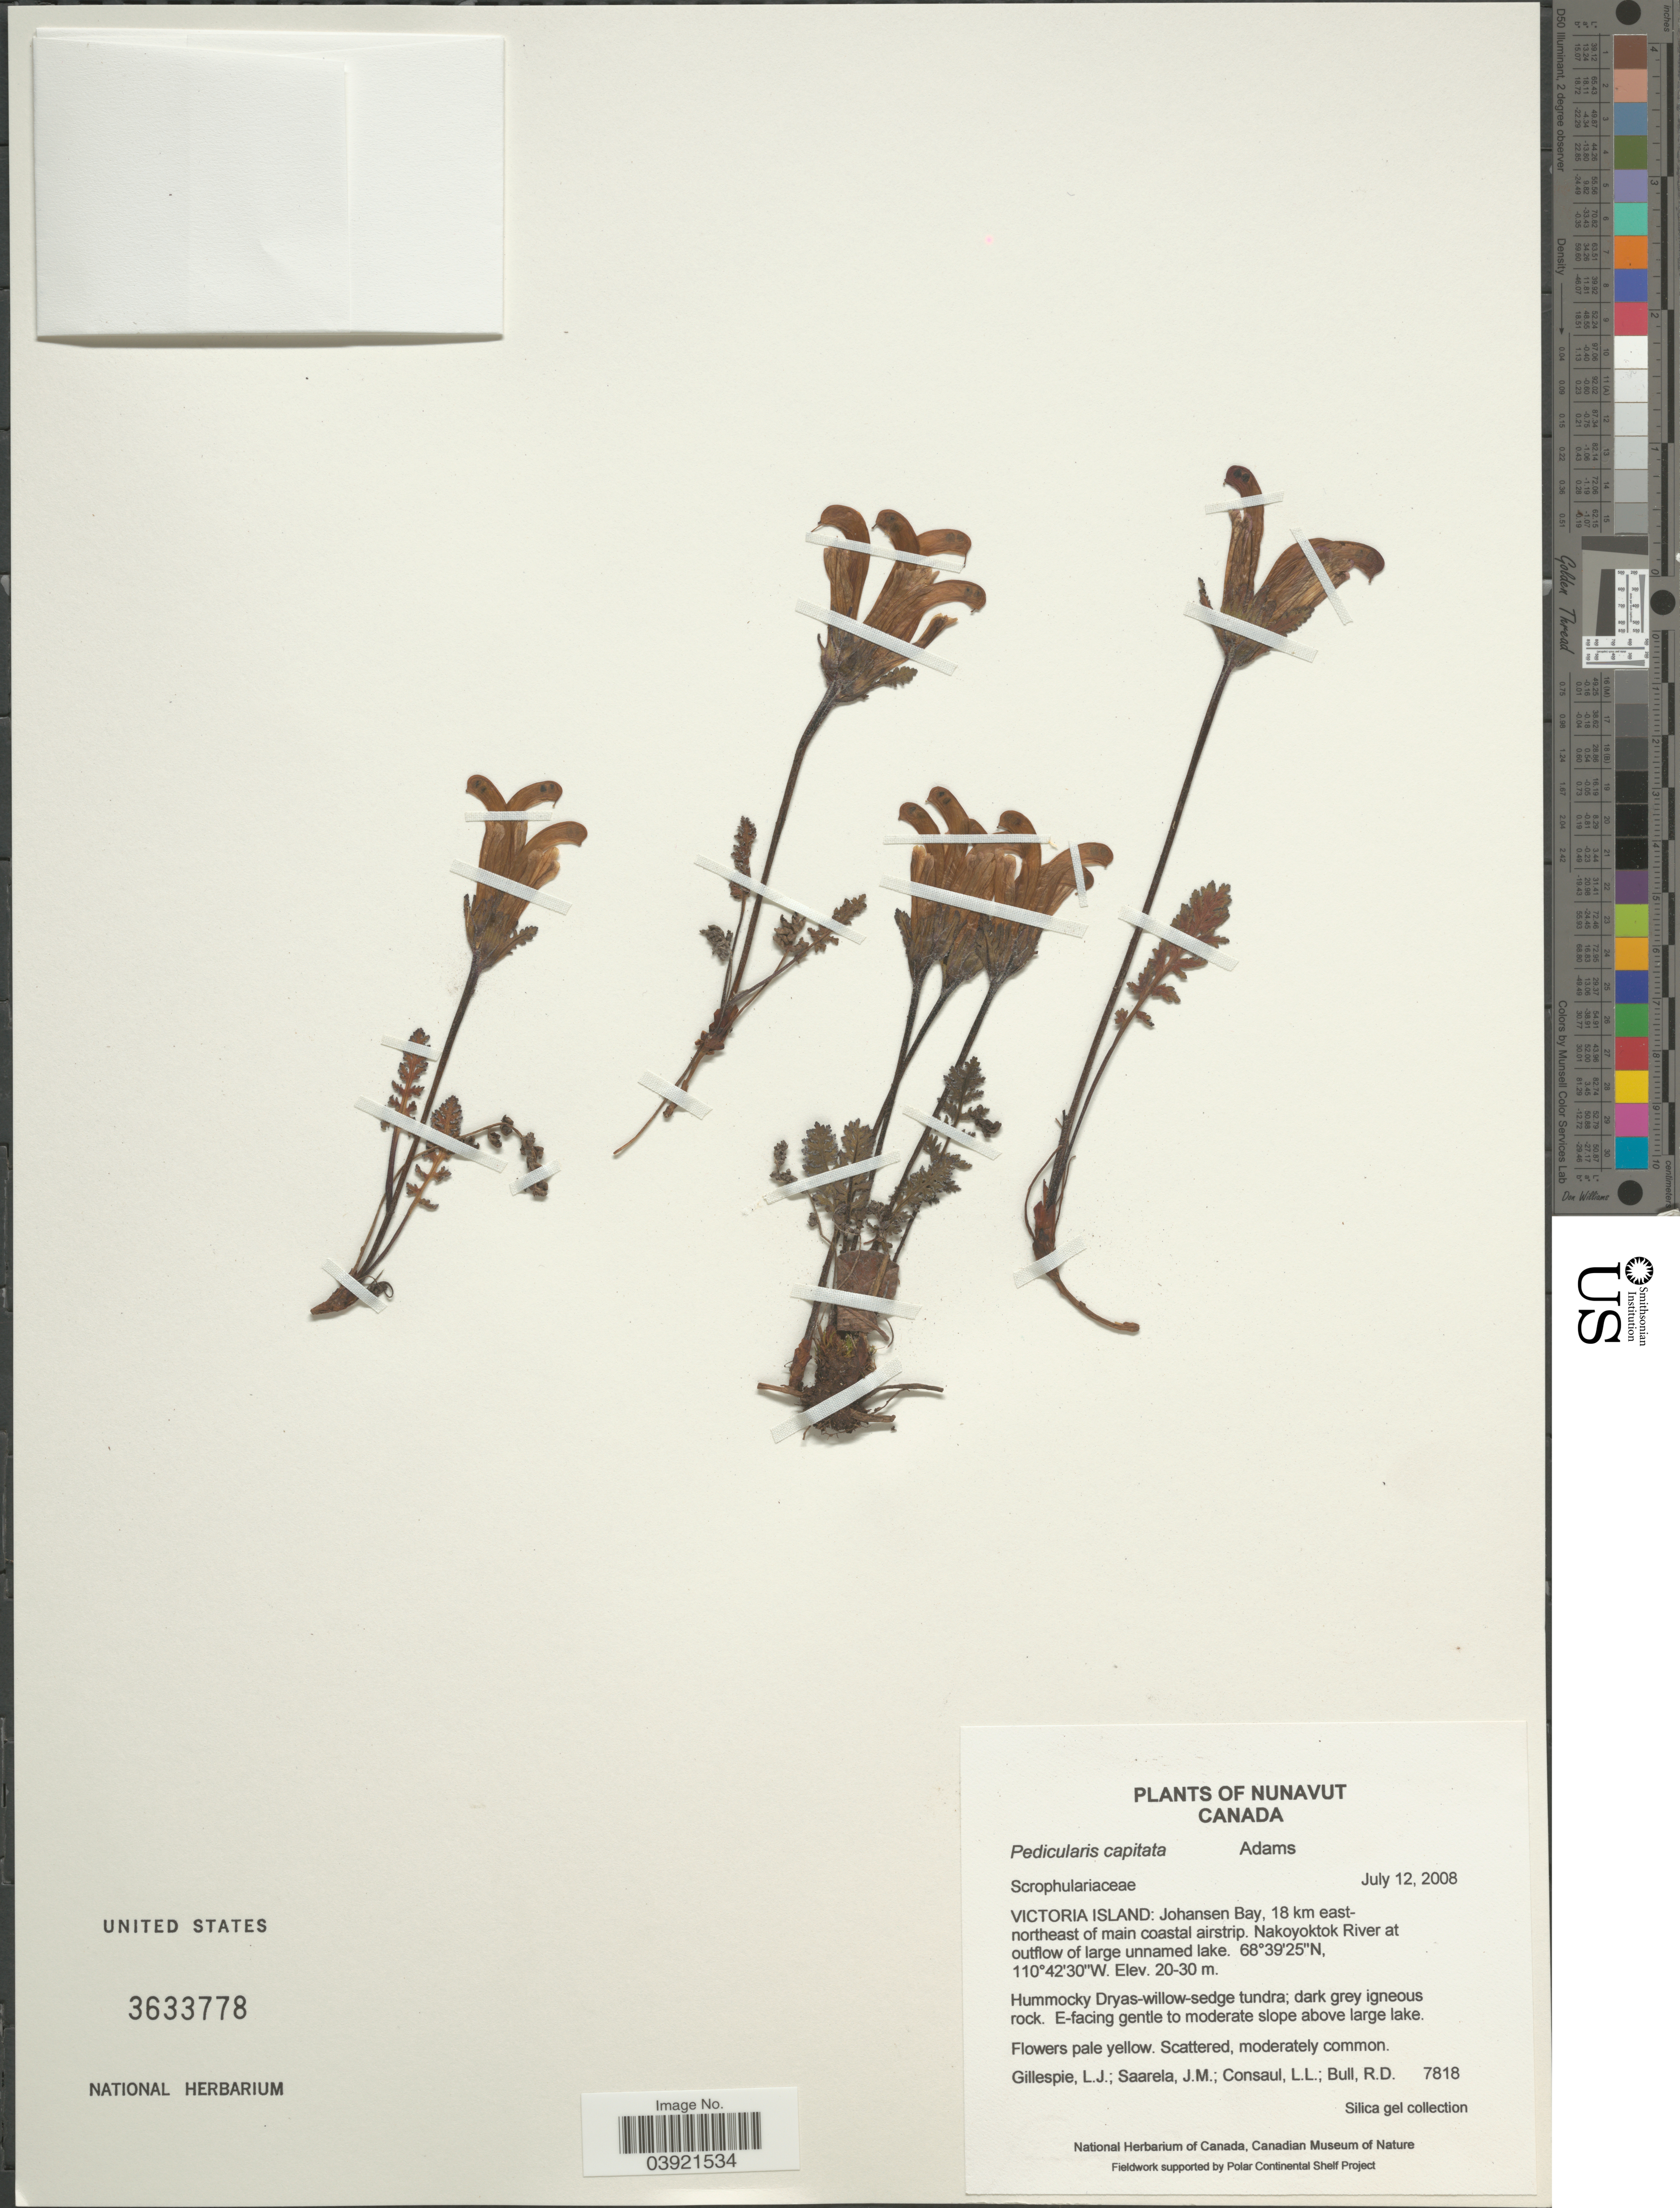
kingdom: Plantae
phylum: Tracheophyta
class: Magnoliopsida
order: Lamiales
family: Orobanchaceae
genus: Pedicularis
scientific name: Pedicularis capitata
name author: Adams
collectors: L. Gillespie, J. Saarela, L. Consaul & R. Bull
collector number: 7818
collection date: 2008-07-12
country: Canada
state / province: Nunavut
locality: Victoria Island: Johansen Bay, 18 km east-northeast of main coastal airstrip. Nakoyoktok River at outflow of large unnamed lake.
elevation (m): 20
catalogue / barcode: US 3633778